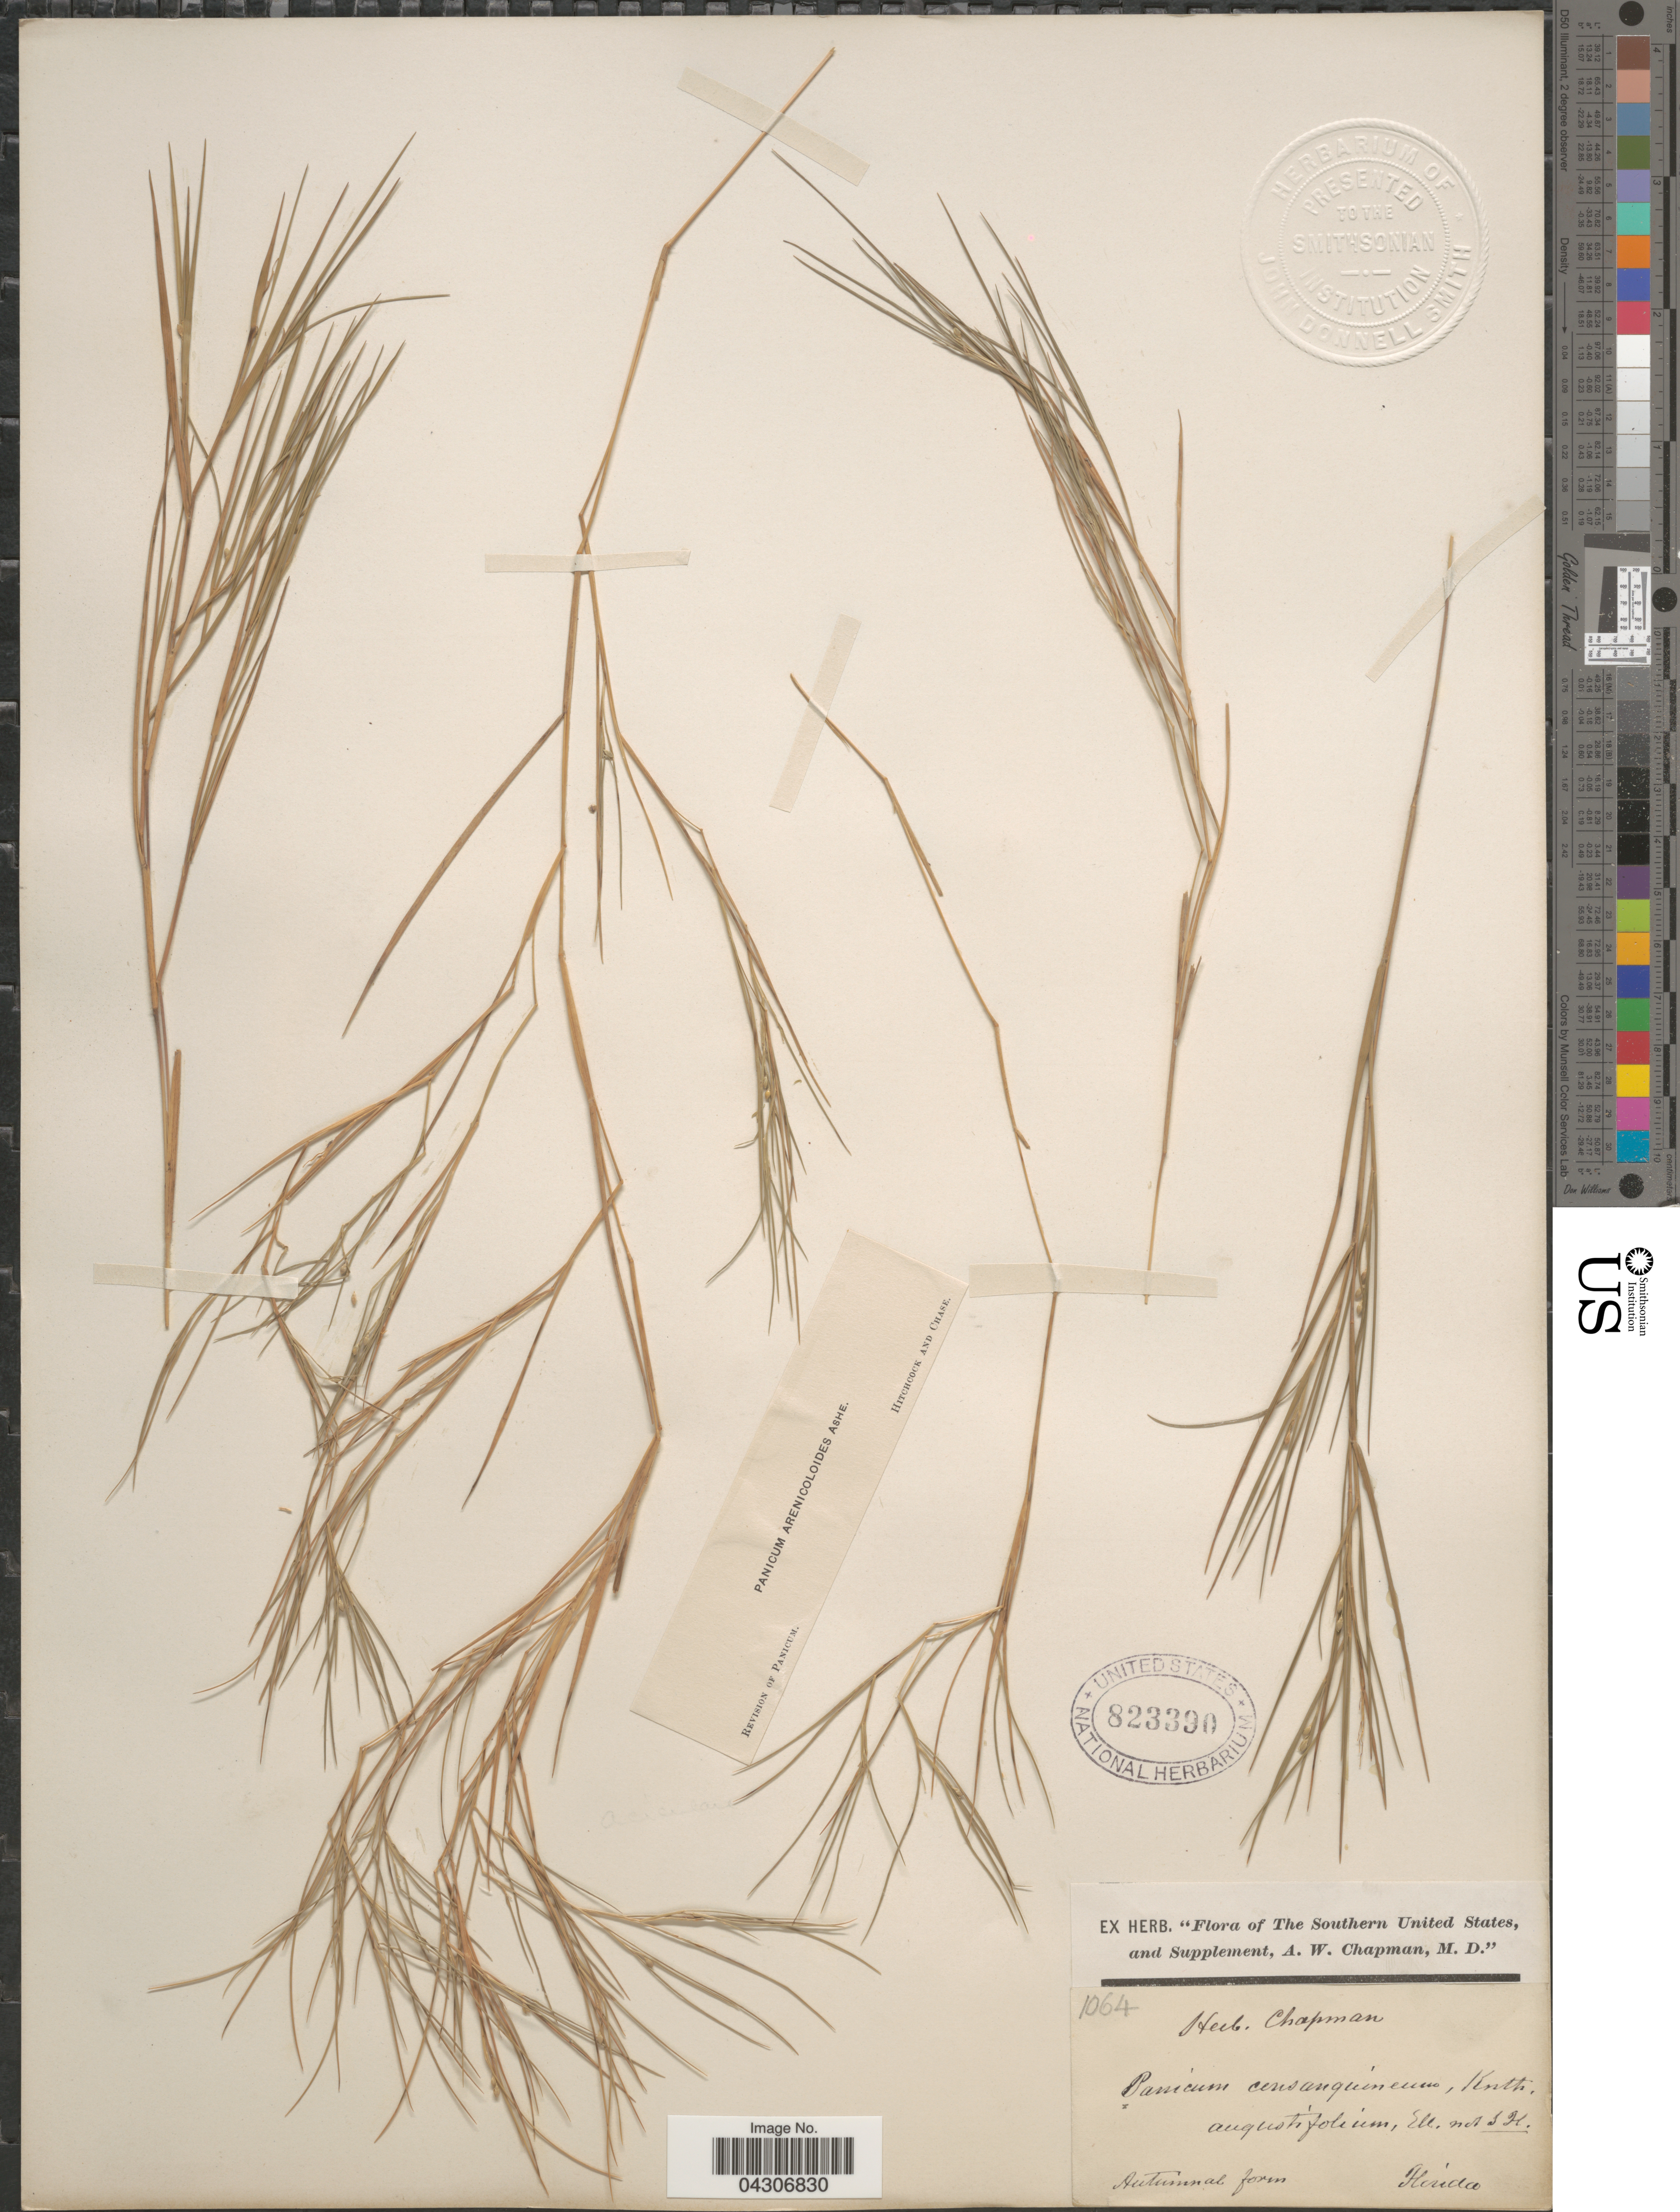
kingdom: Plantae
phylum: Tracheophyta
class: Liliopsida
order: Poales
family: Poaceae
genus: Dichanthelium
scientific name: Dichanthelium aciculare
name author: (Desv. ex Poir.) Gould & C.A. Clark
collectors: ex herb. A.W. Chapman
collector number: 1064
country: United States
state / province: Florida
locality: The Southern United States.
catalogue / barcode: US 823390